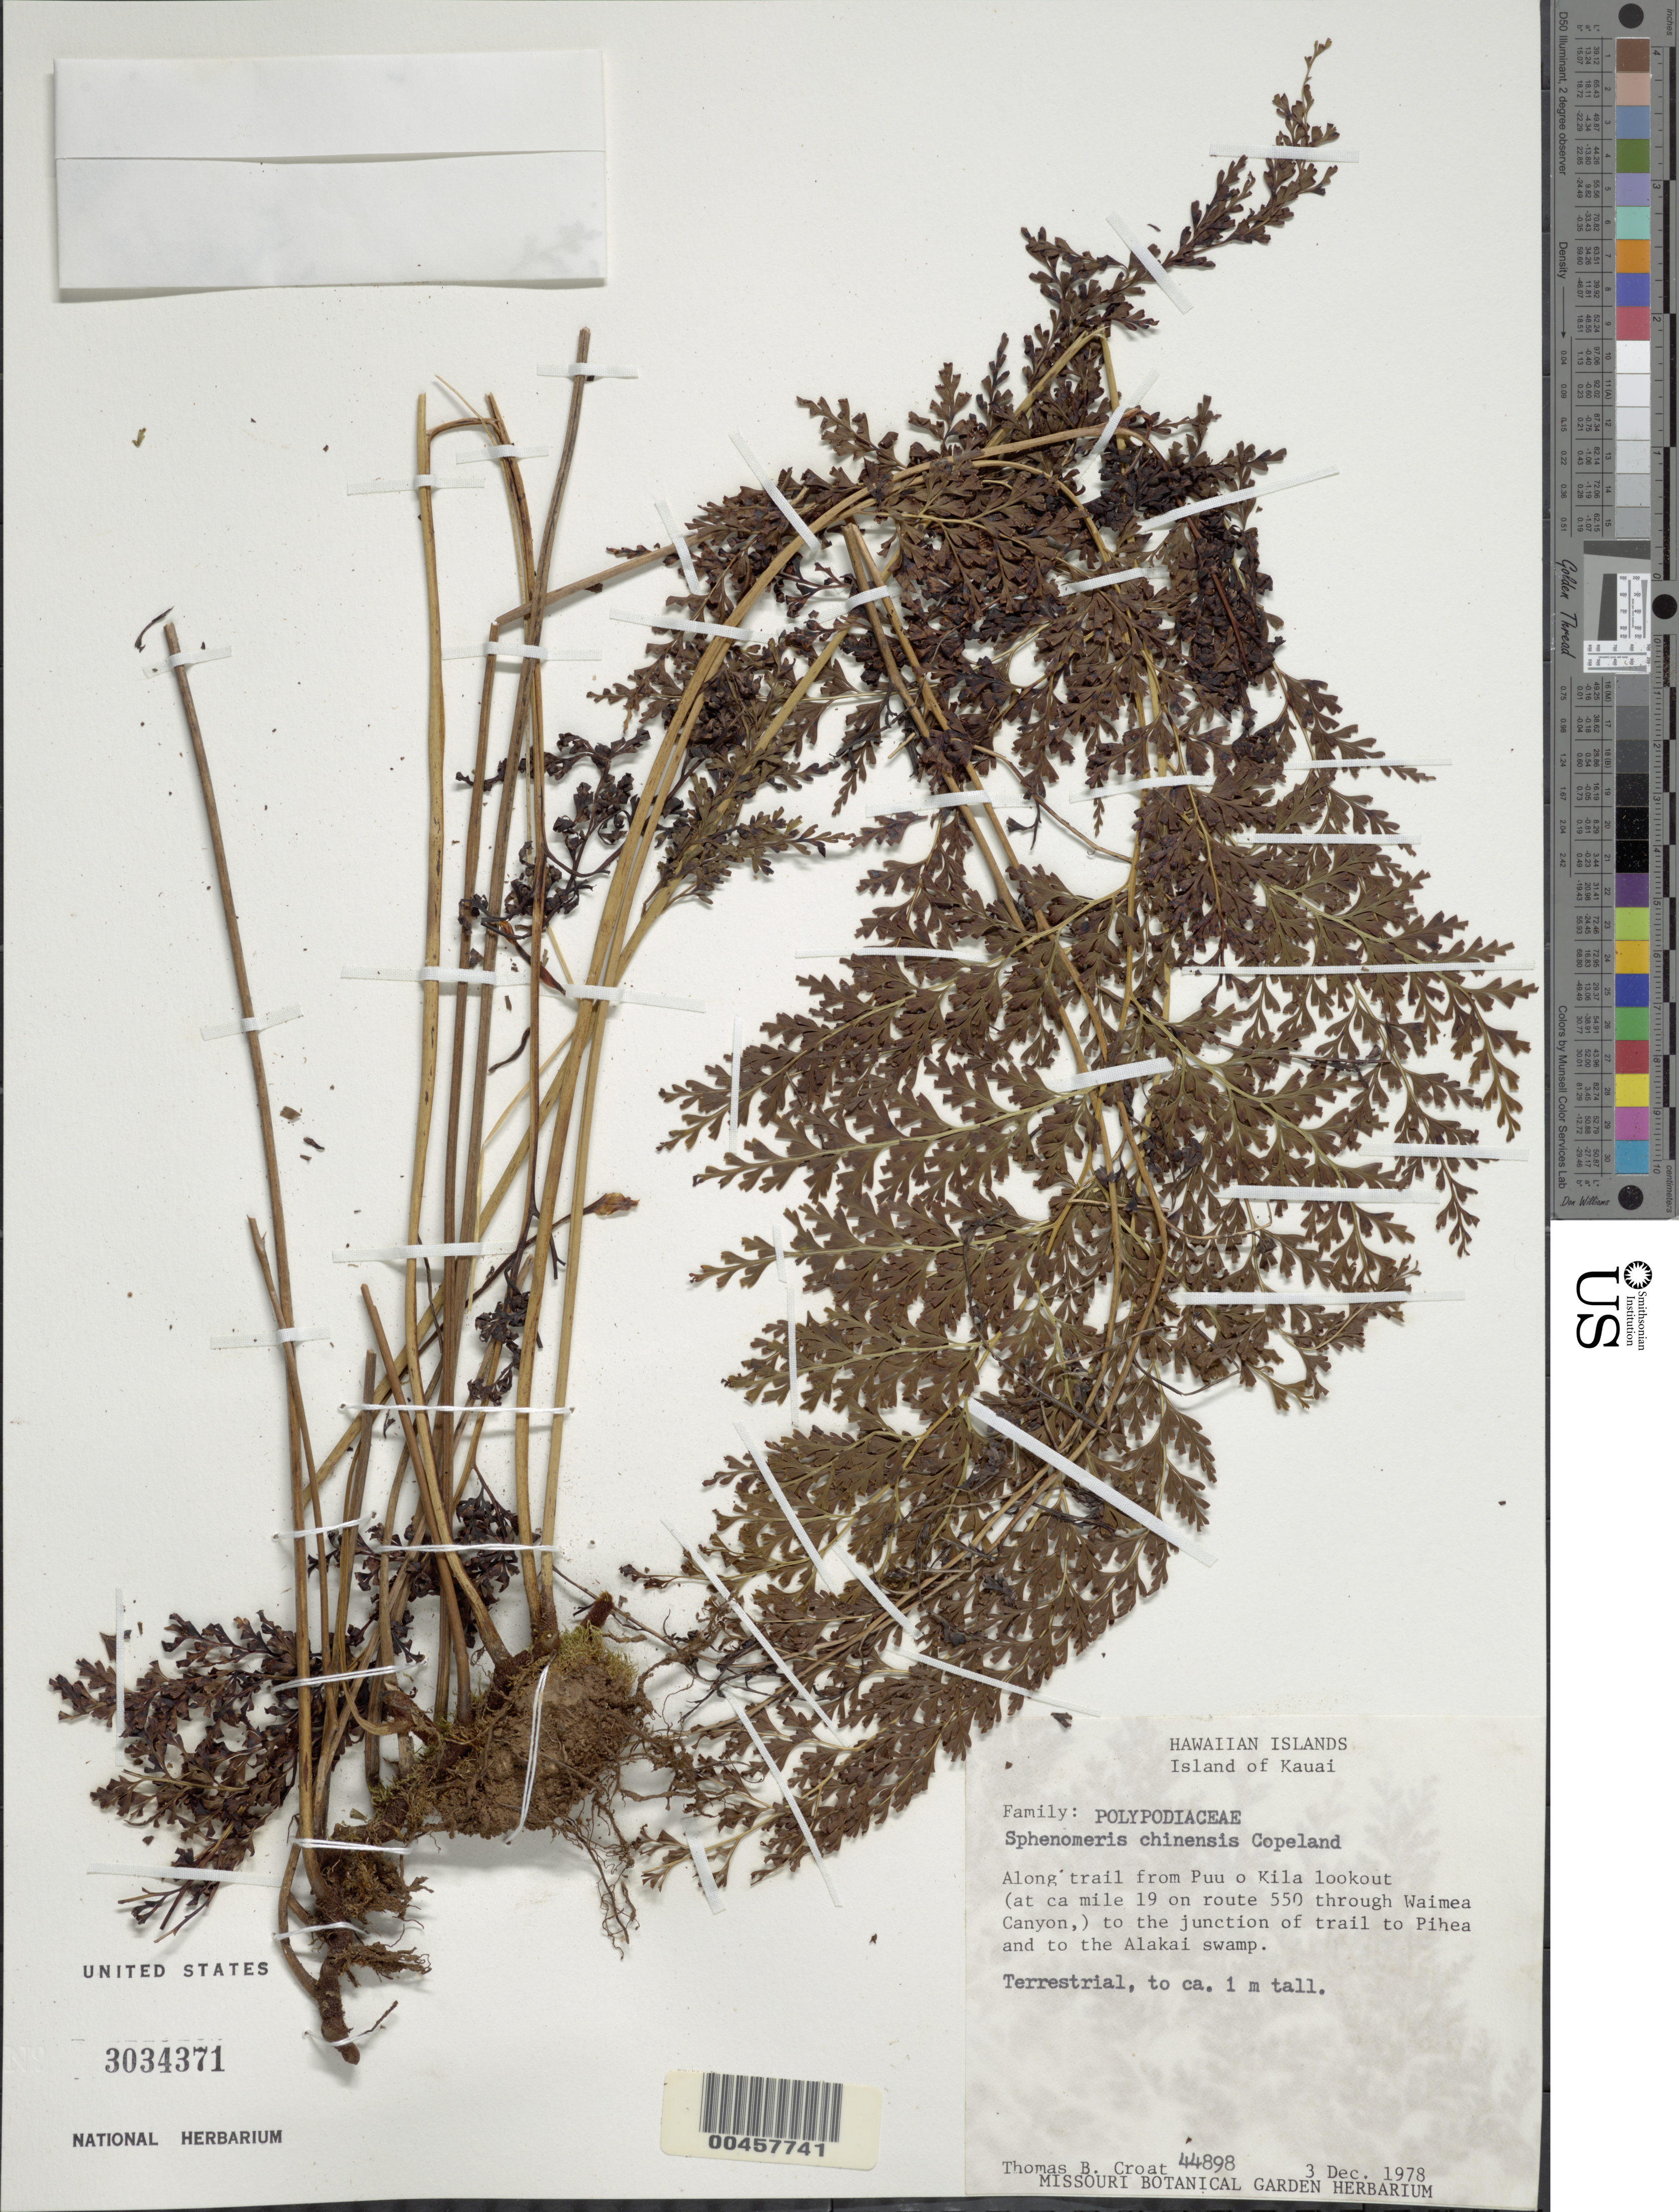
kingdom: Plantae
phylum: Tracheophyta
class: Polypodiopsida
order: Polypodiales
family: Lindsaeaceae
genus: Sphenomeris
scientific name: Sphenomeris chinensis var. chinensis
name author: (L.) Maxon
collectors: T. B. Croat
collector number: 44898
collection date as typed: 3 Dec 1978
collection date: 1978-12-03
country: United States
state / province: Hawaii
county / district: Kauai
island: Kaua'i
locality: Along trail from Puu o Kila Lookout at ca mile 19 on rte 550 through Waimea Canyon to the junction of trail to Pihea & to the...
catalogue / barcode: US 3034371